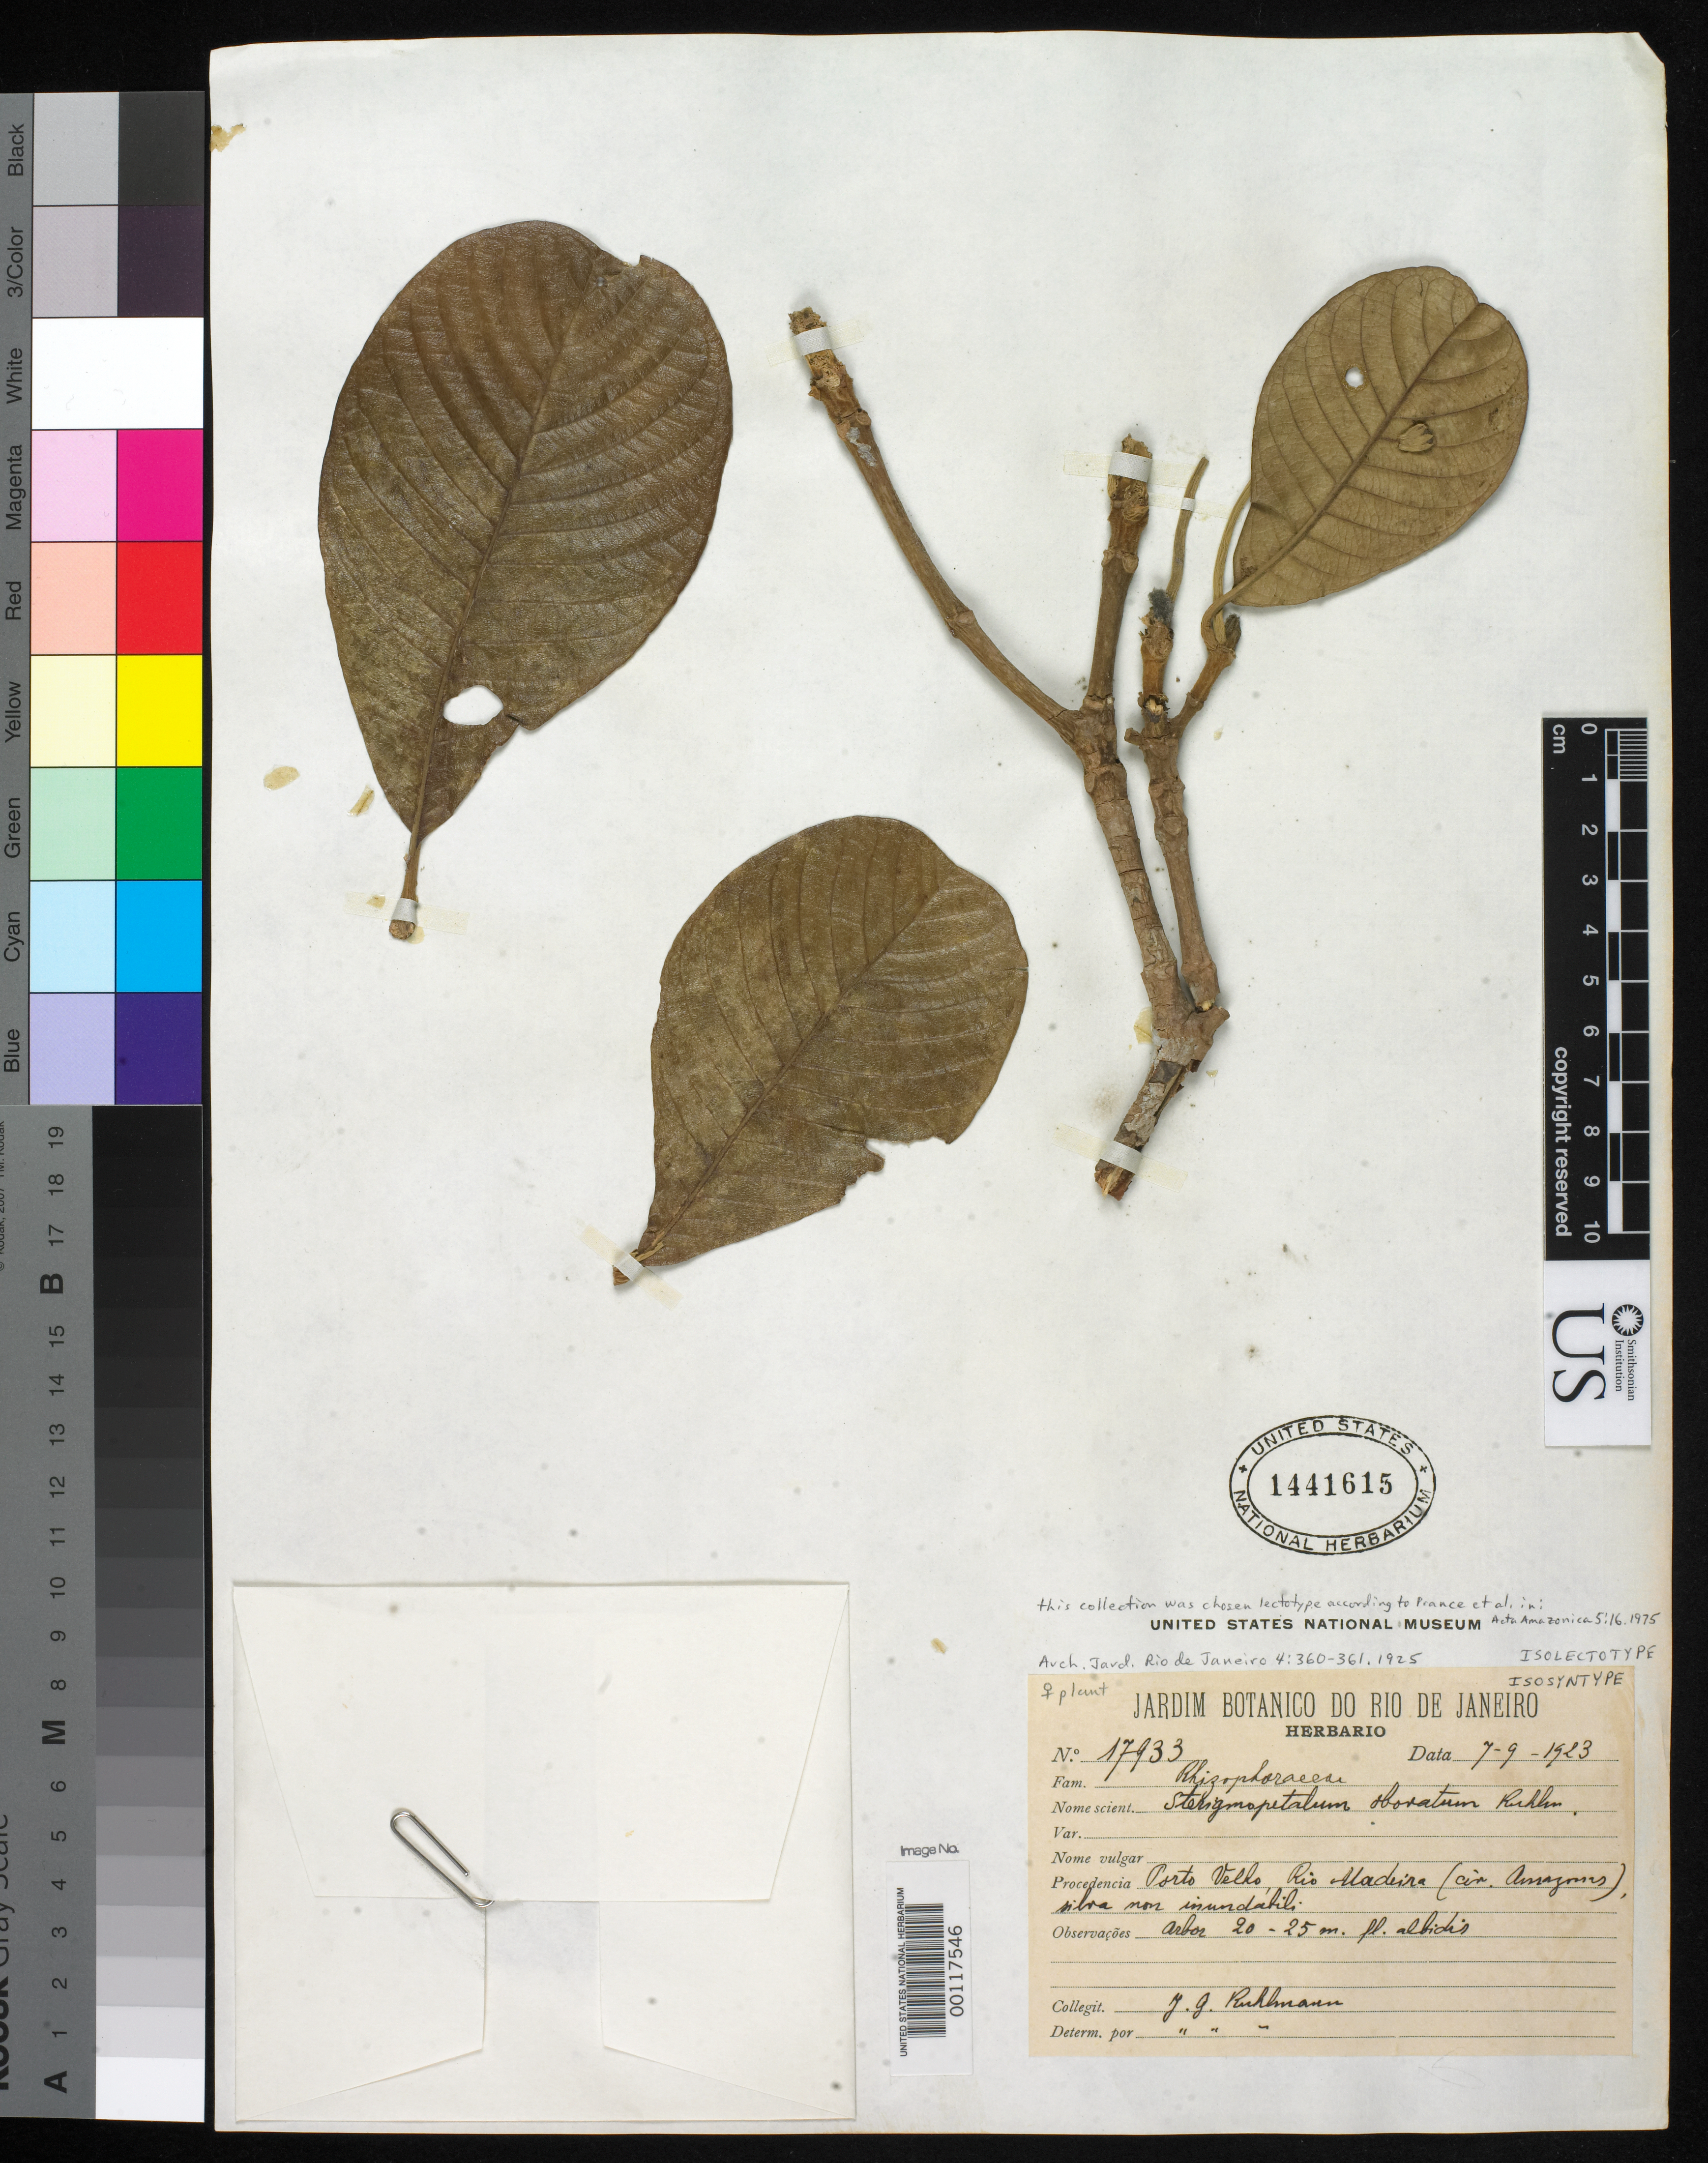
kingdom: Plantae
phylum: Tracheophyta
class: Magnoliopsida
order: Malpighiales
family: Rhizophoraceae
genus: Sterigmapetalum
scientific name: Sterigmapetalum obovatum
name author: Kuhlm.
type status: Isolectotype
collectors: J. G. Kuhlmann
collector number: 17933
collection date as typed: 07 Aug 1923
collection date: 1923-08-07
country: Brazil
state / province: Rio de Janeiro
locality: Portovelho, Rio Madeira.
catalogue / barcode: US 1441615